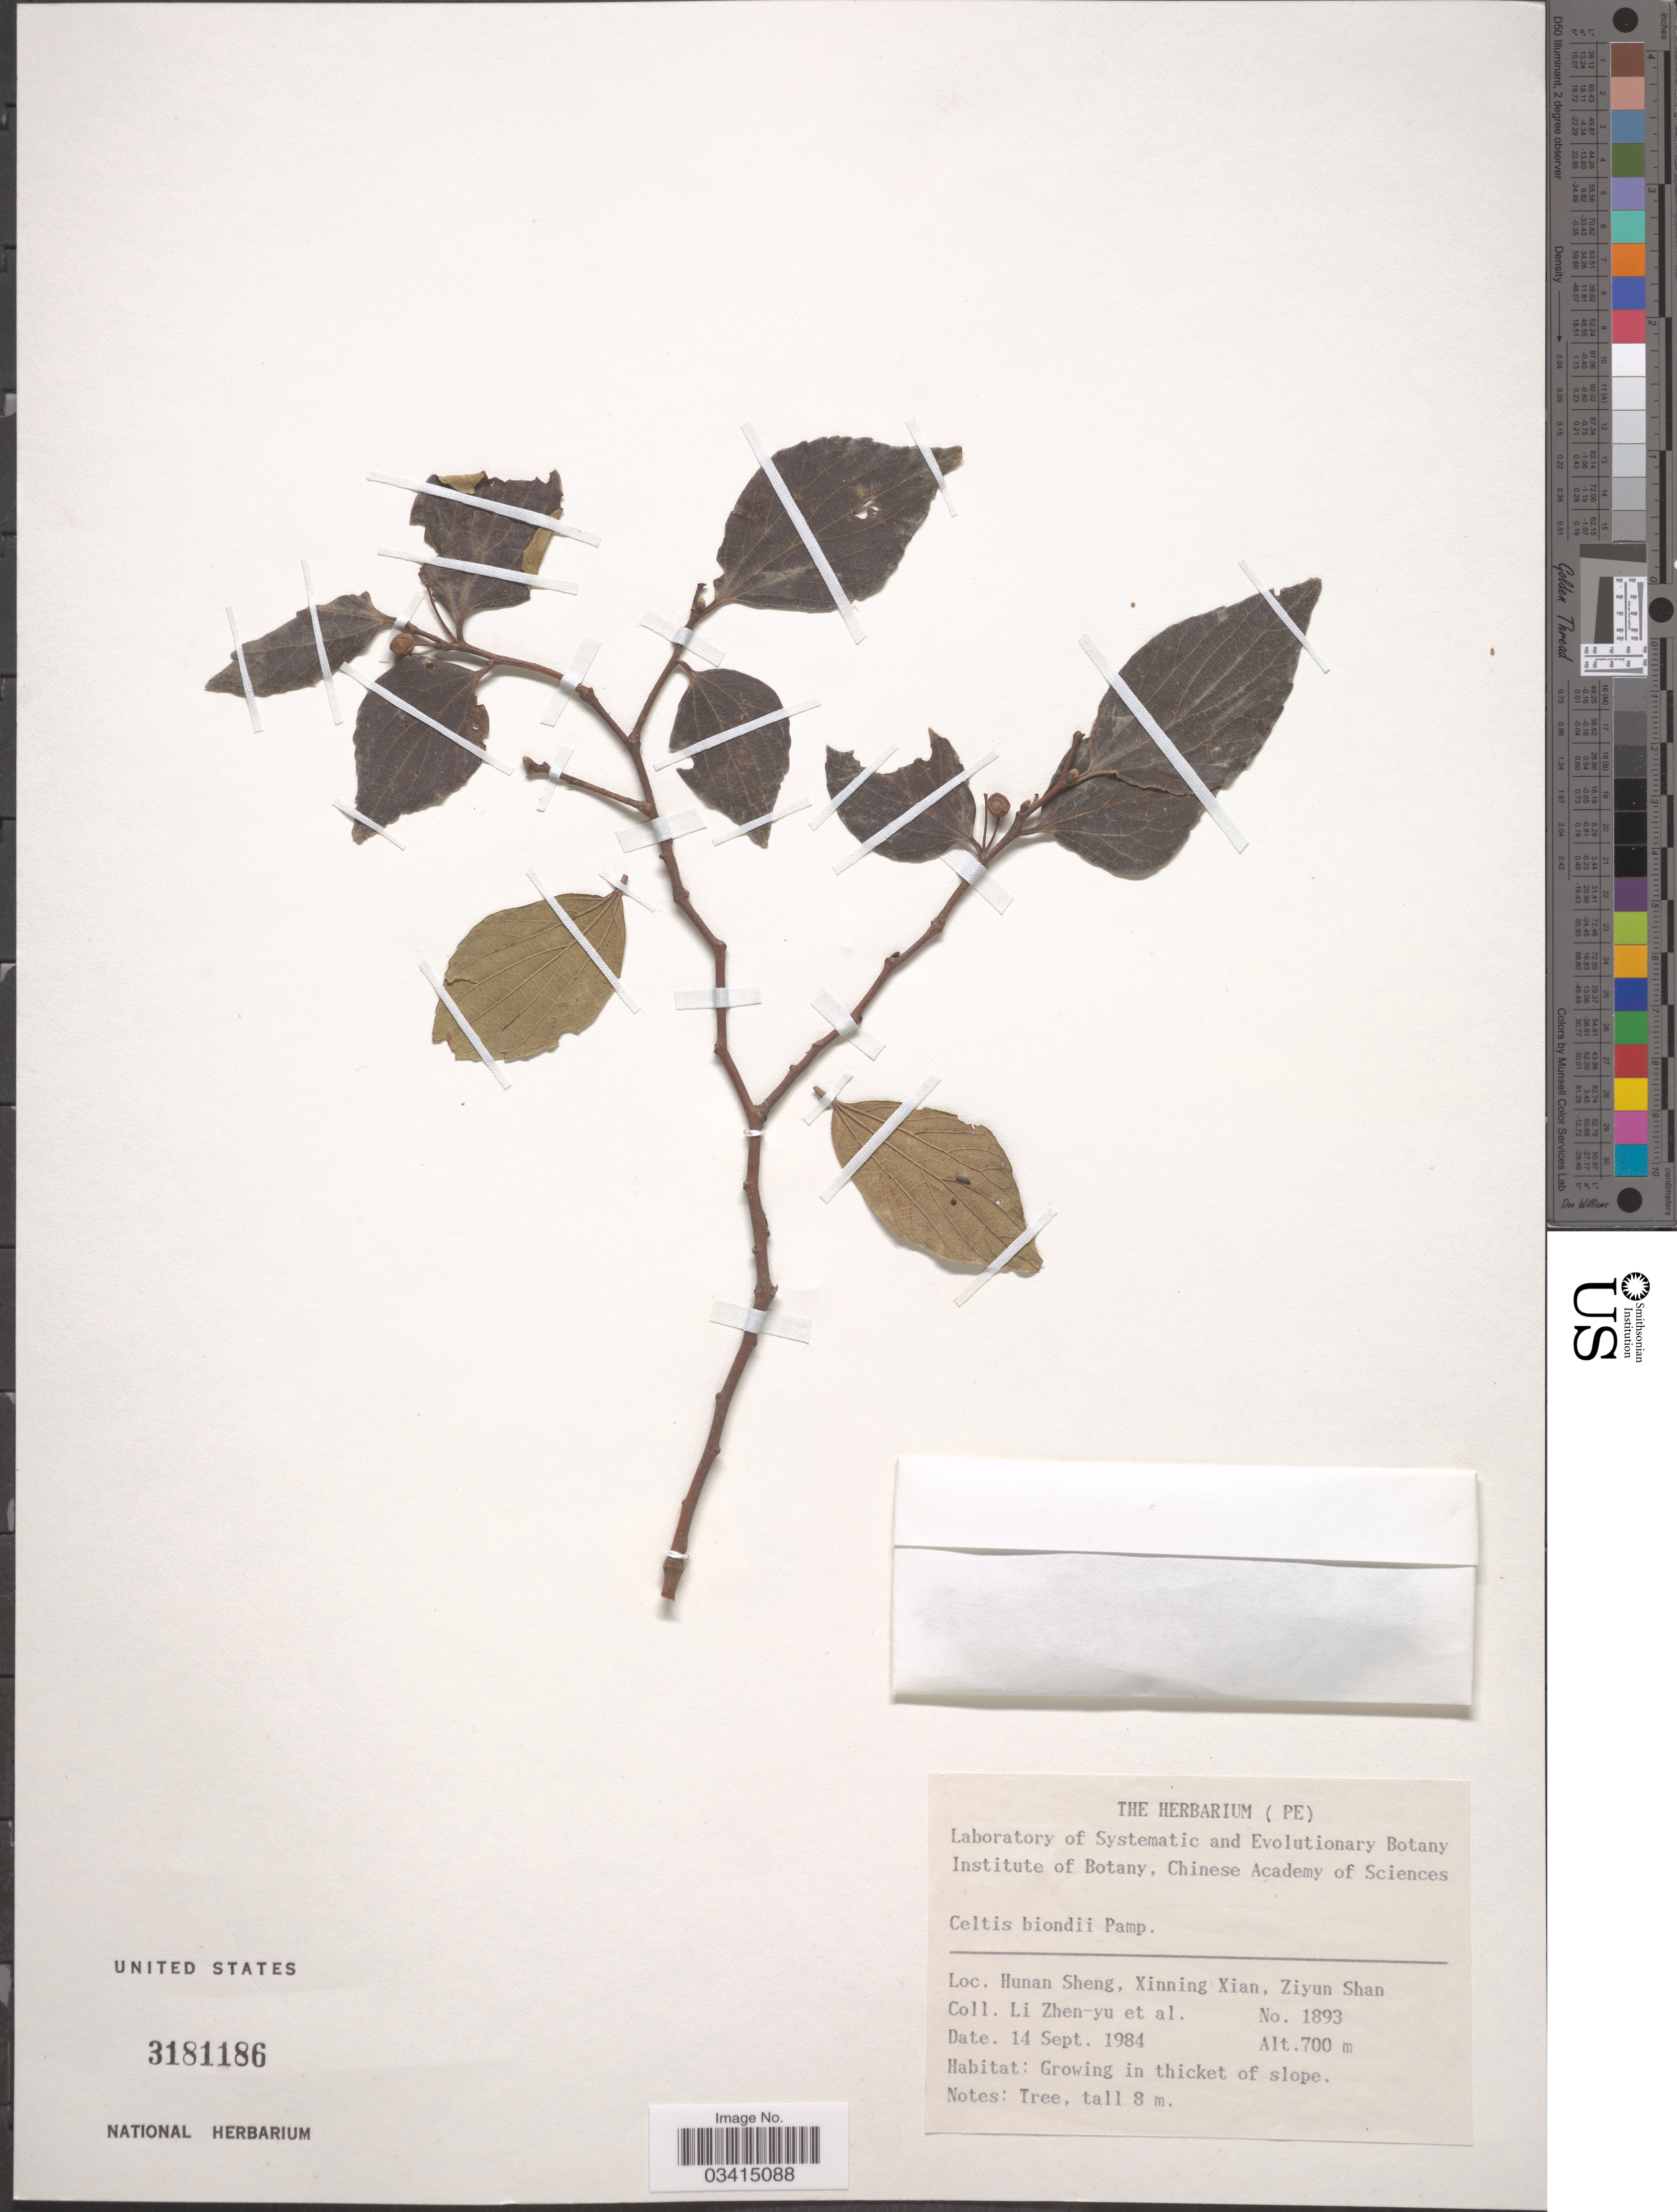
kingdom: Plantae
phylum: Tracheophyta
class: Magnoliopsida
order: Rosales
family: Cannabaceae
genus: Celtis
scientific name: Celtis biondii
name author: Pamp.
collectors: Z. Y. Li & et al.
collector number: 1893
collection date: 1984-09-14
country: China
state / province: Hunan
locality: Hunan Sheng, Xinning Xian, Ziyun Shan.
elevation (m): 700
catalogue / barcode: US 3181186